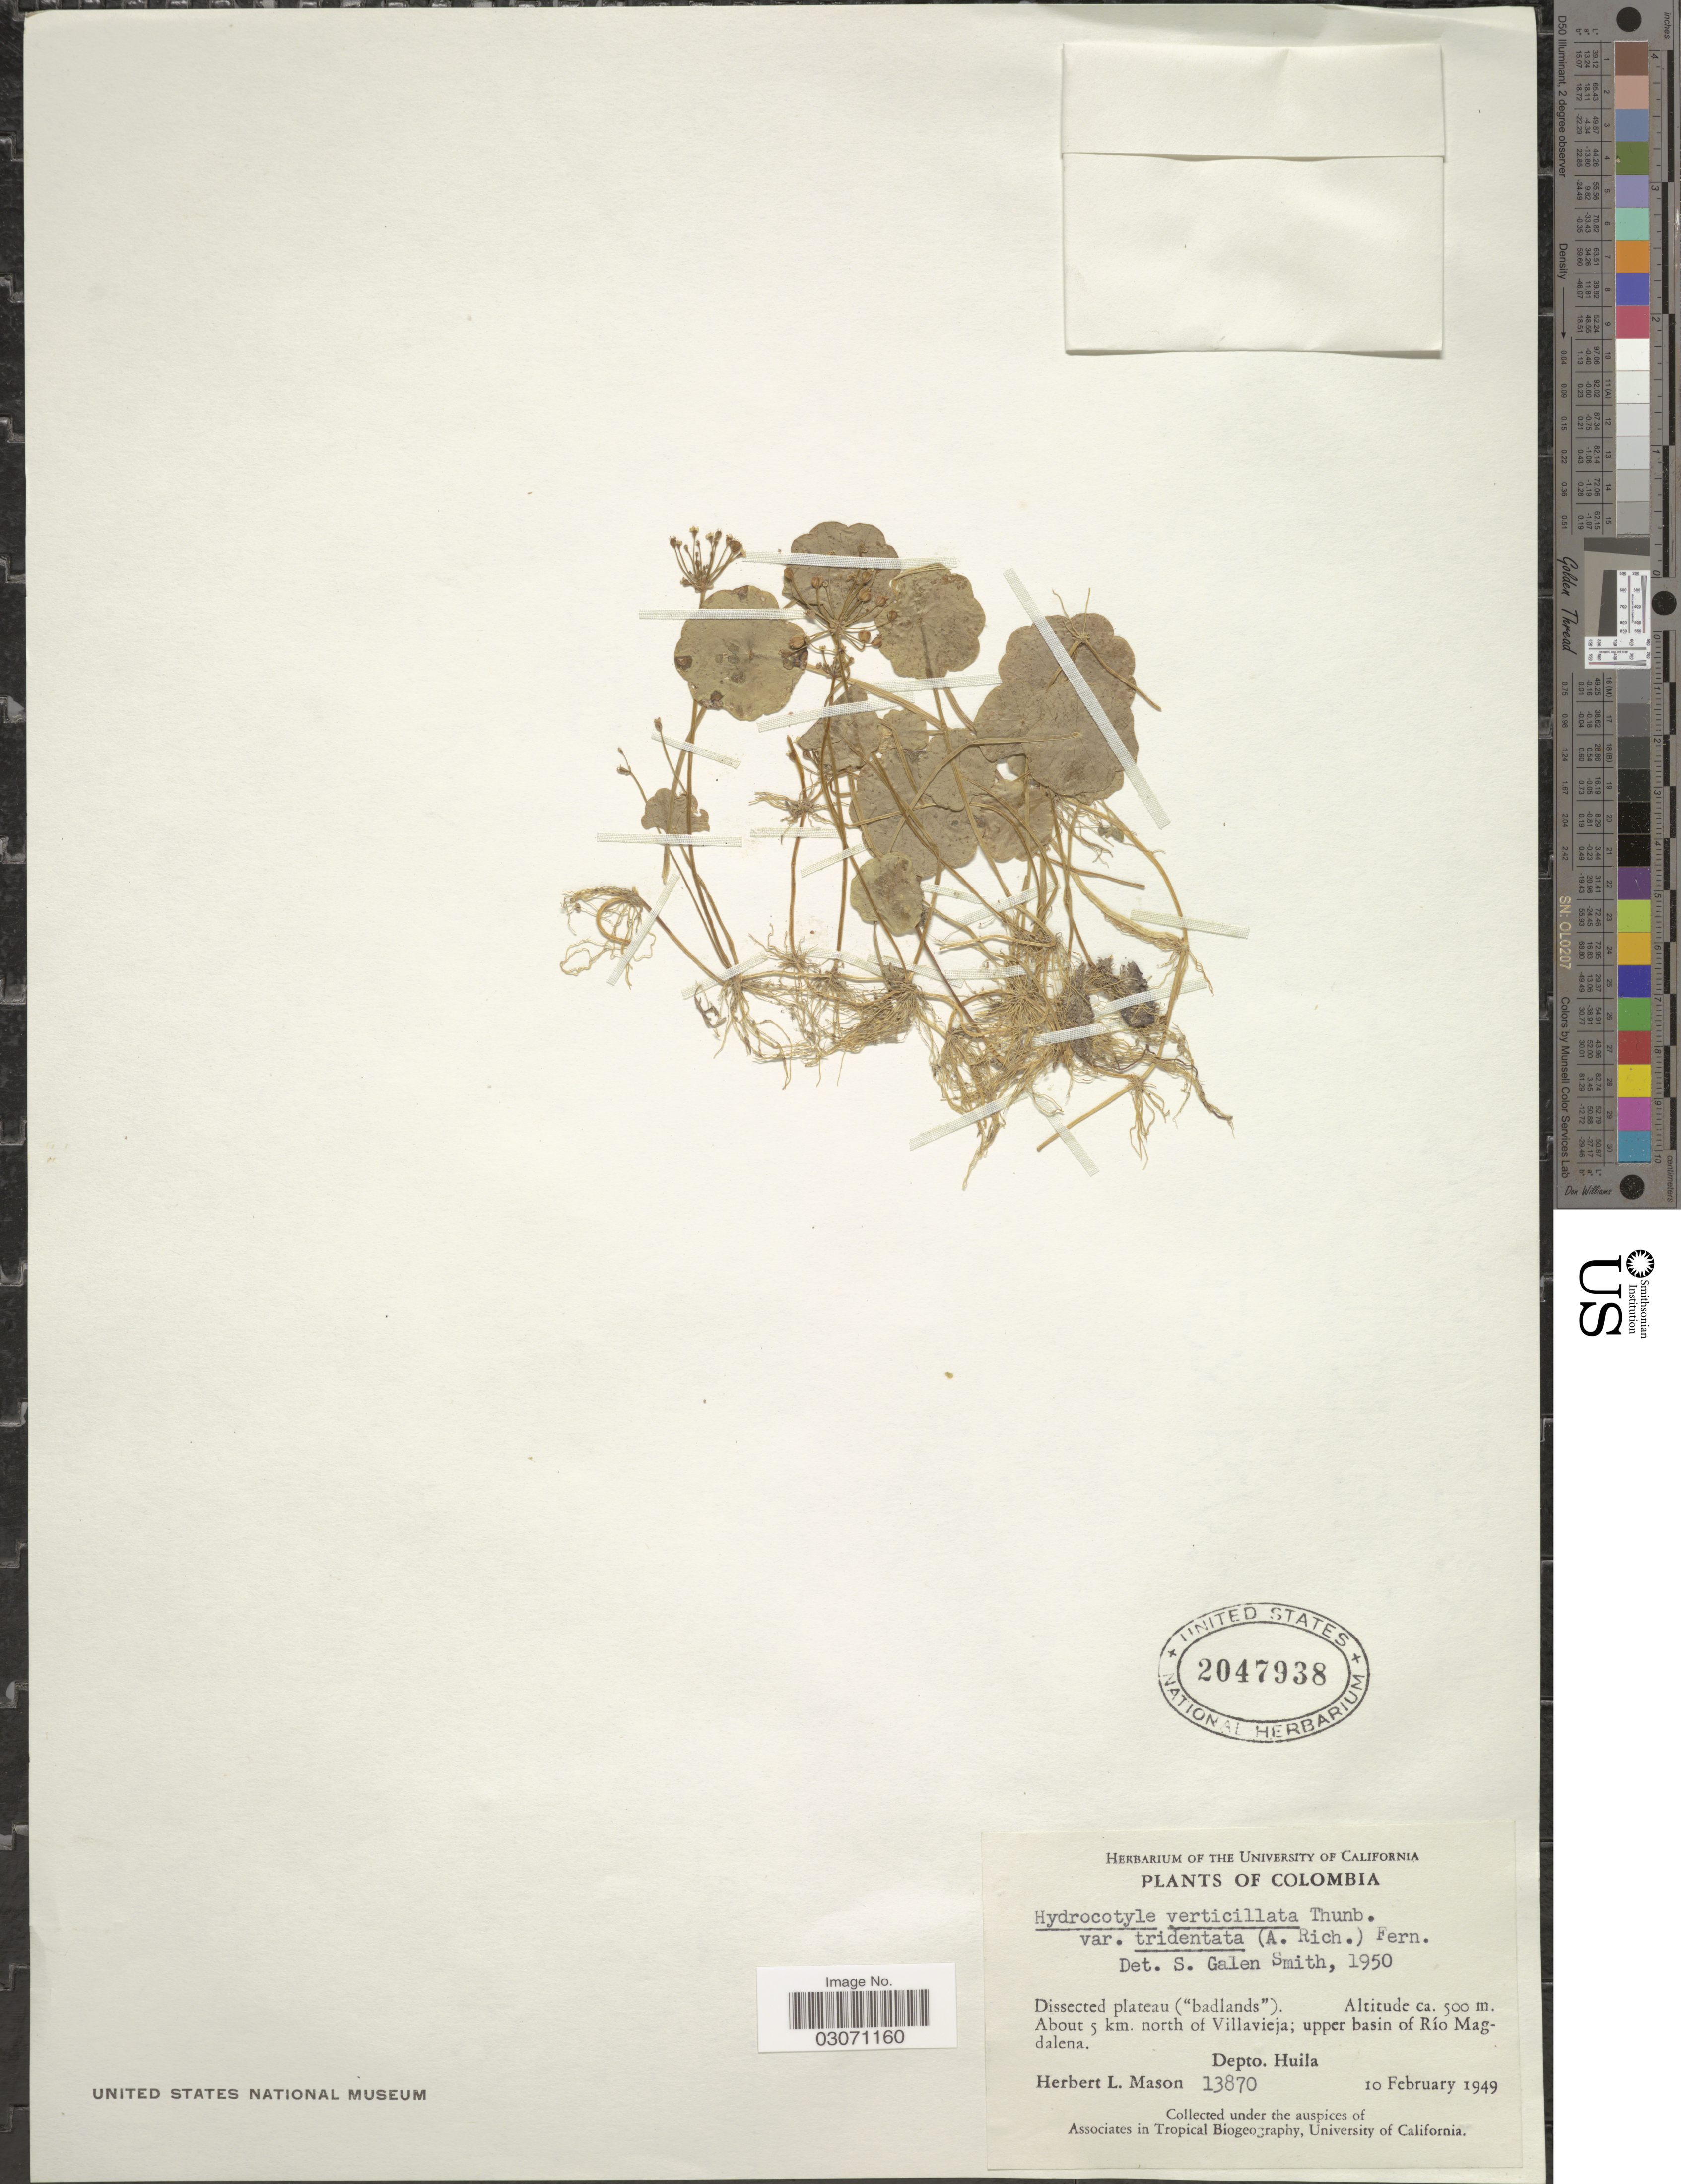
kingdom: Plantae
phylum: Tracheophyta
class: Magnoliopsida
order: Apiales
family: Araliaceae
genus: Hydrocotyle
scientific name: Hydrocotyle umbellata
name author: L.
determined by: Mendoza, M.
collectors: H. L. Mason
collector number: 13870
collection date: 1949-02-10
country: Colombia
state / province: Huila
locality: Dissected plateau ("badlands"). About 5 km. north of Villavieja; upper basin of Río Magdalena. Depto. Huila.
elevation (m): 500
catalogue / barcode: US 2047938